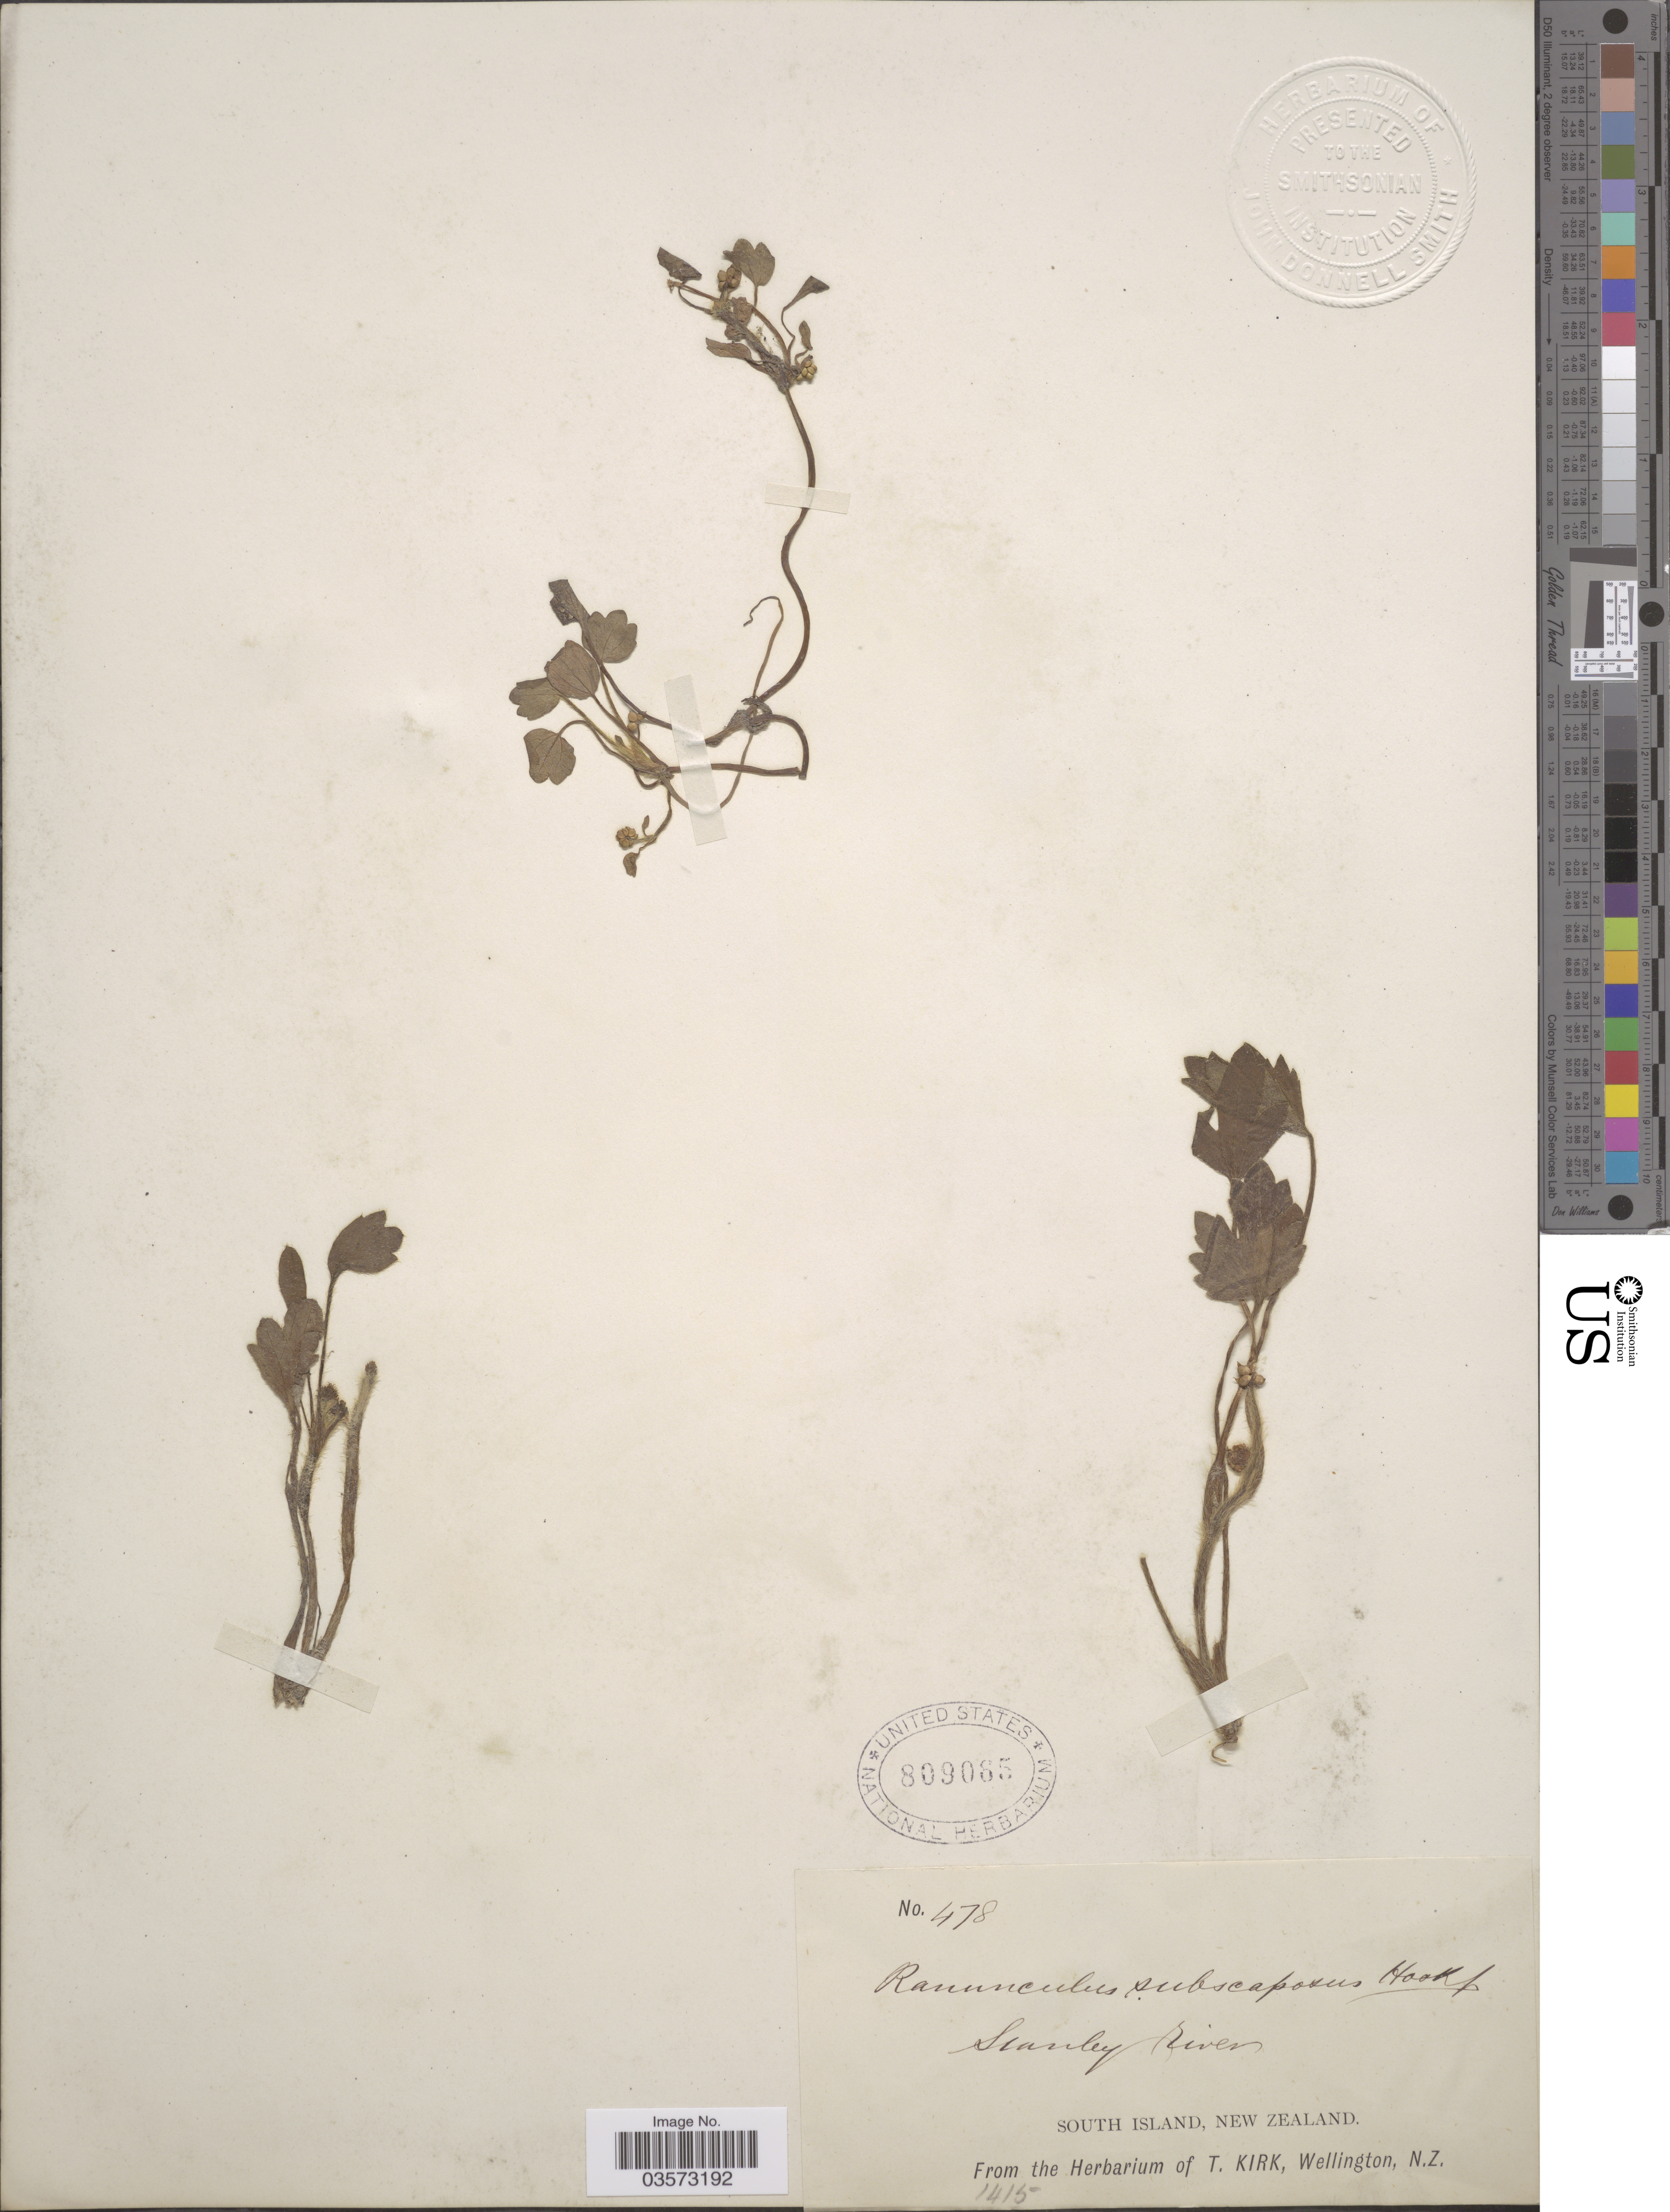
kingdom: Plantae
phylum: Tracheophyta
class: Magnoliopsida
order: Ranunculales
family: Ranunculaceae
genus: Ranunculus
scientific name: Ranunculus subscaposus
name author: Hook. f.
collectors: ex herb. T. Kirk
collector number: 478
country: New Zealand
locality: Stanley river. South Island.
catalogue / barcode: US 809065